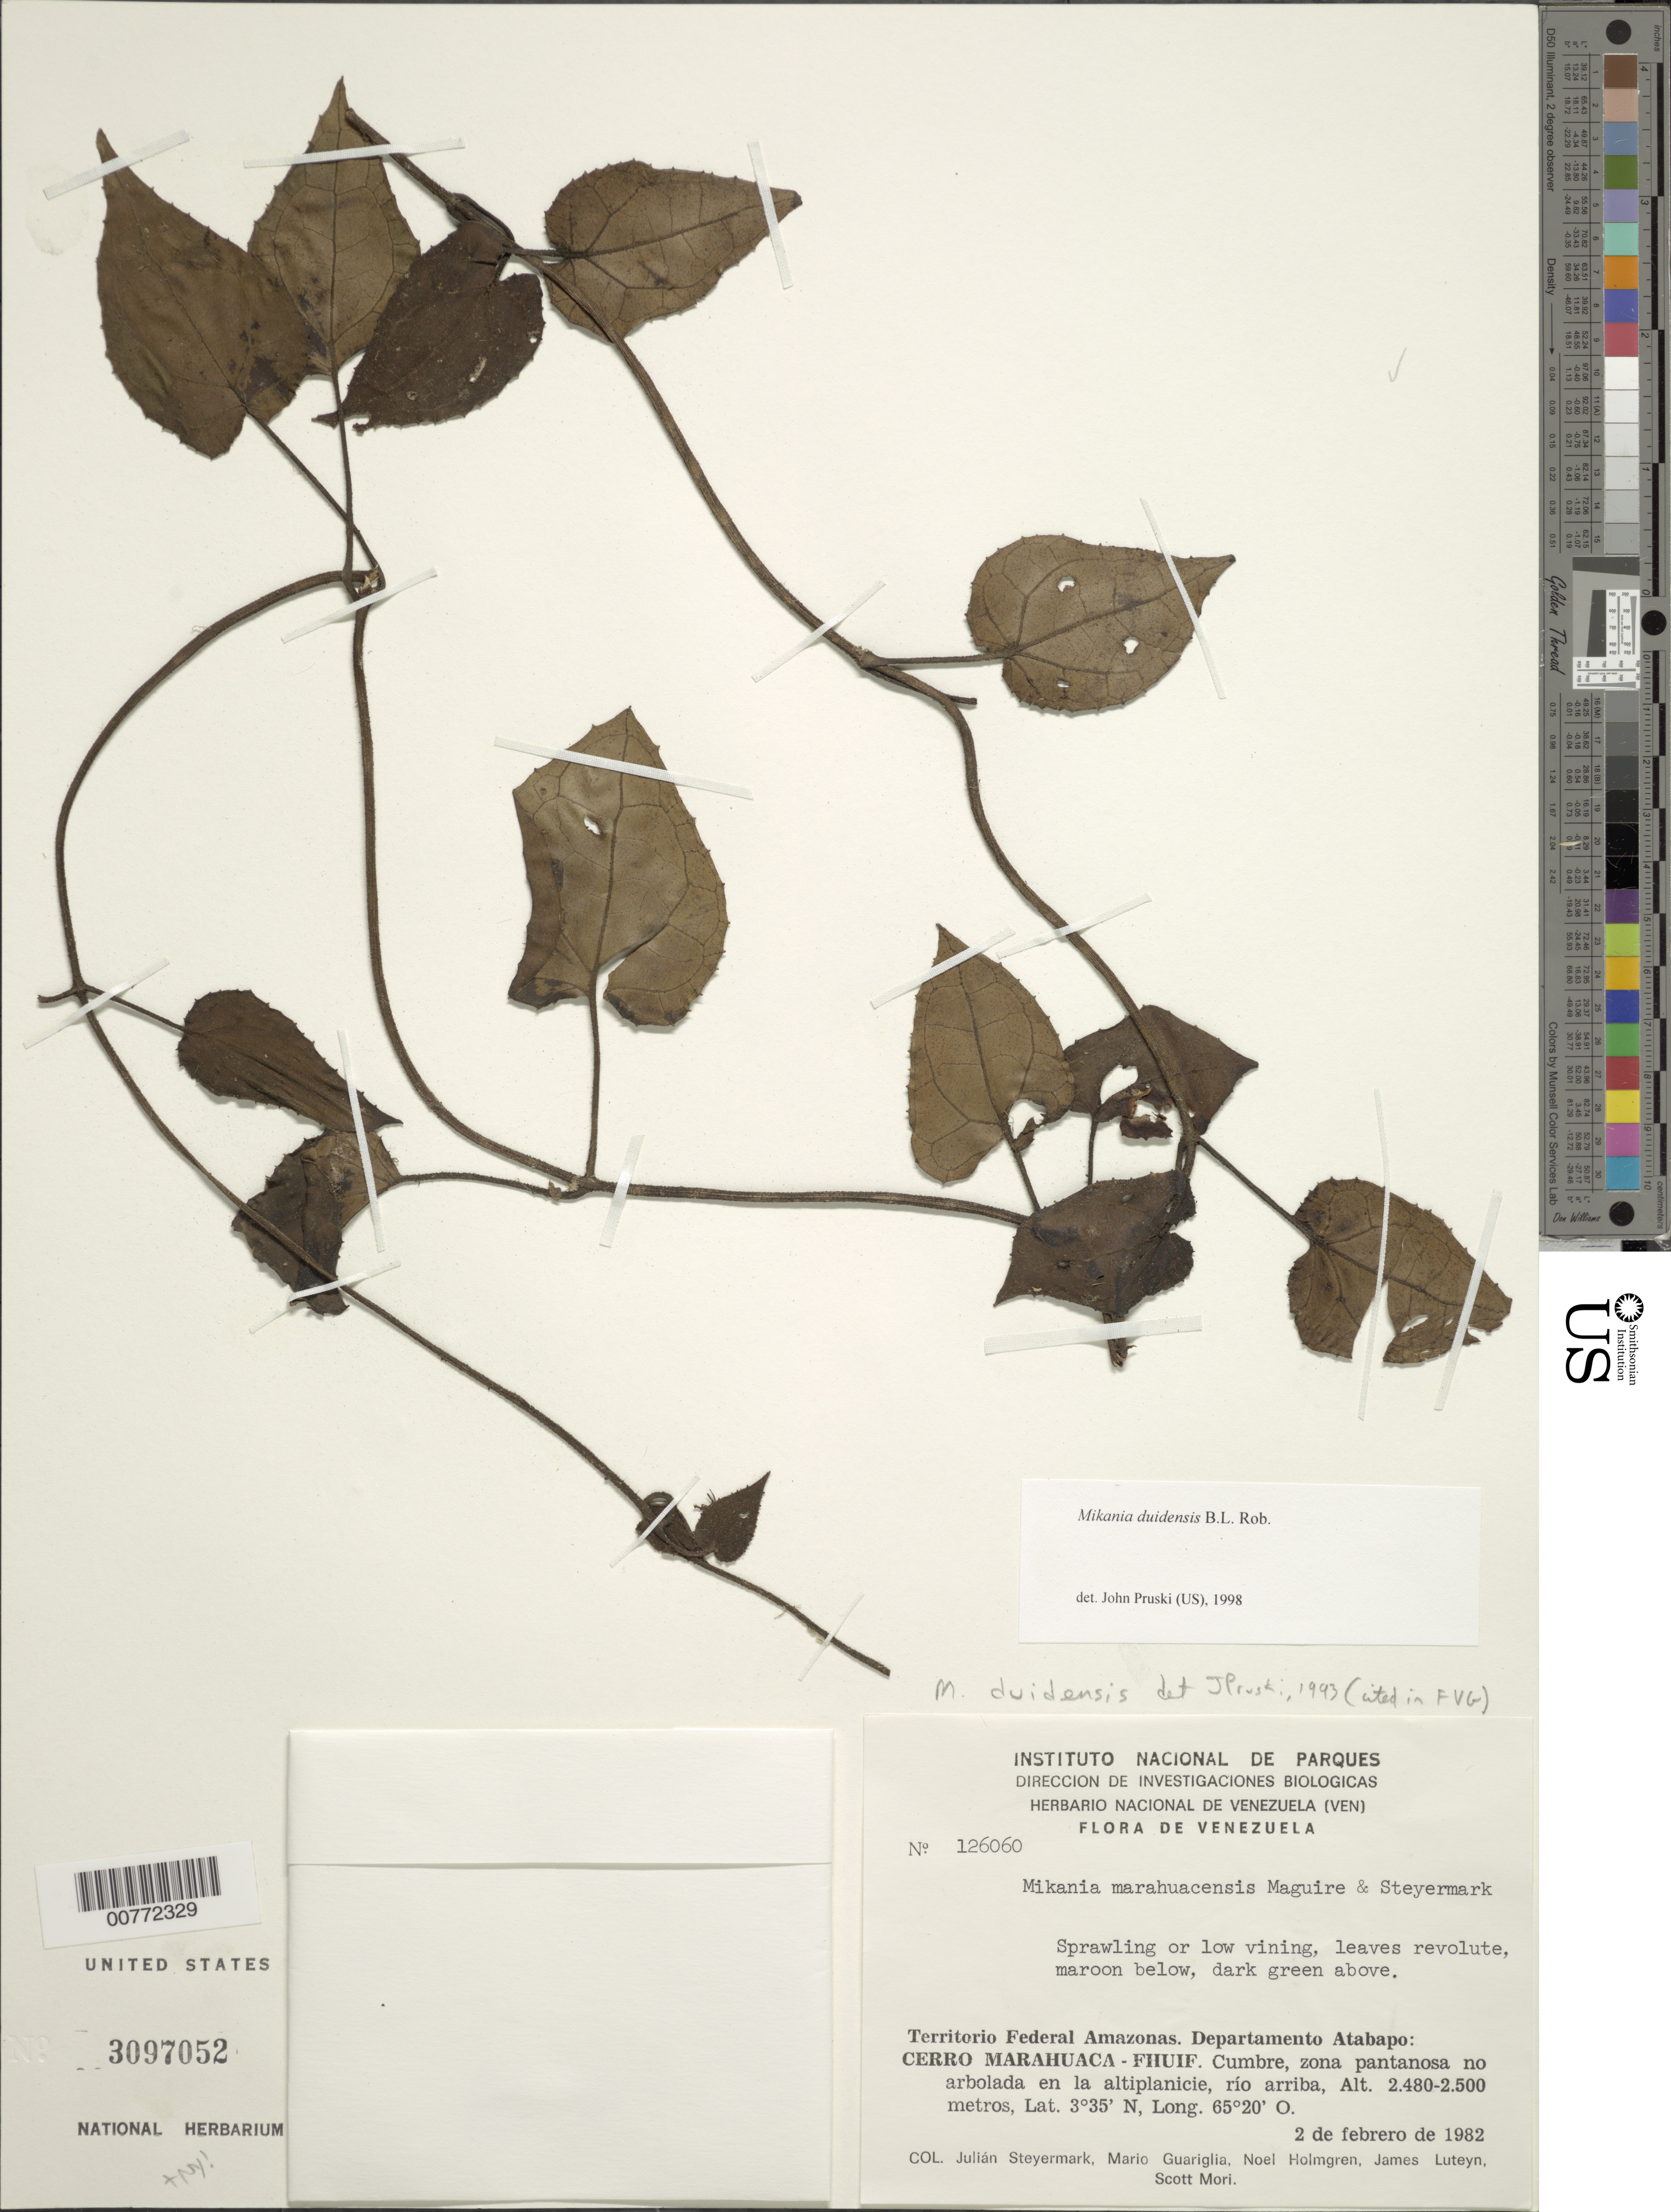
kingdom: Plantae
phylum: Tracheophyta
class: Magnoliopsida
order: Asterales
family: Asteraceae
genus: Mikania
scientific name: Mikania duidensis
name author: B.L. Rob.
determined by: Pruski, J. F.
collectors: J. Steyermark, M. Guariglia P., N. H. Holmgren, J. L. Luteyn & S. Mori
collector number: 126060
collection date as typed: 1-Feb-82 to 2-Feb-82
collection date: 1982-02-01/1982-02-02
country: Venezuela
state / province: Amazonas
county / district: Atabapo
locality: Cerro Marahuaca - FHUIF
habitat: Cumbre, zona pantanosa no arbolada en la altiplanicie, rio arriba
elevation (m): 2480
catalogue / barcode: US 3097052